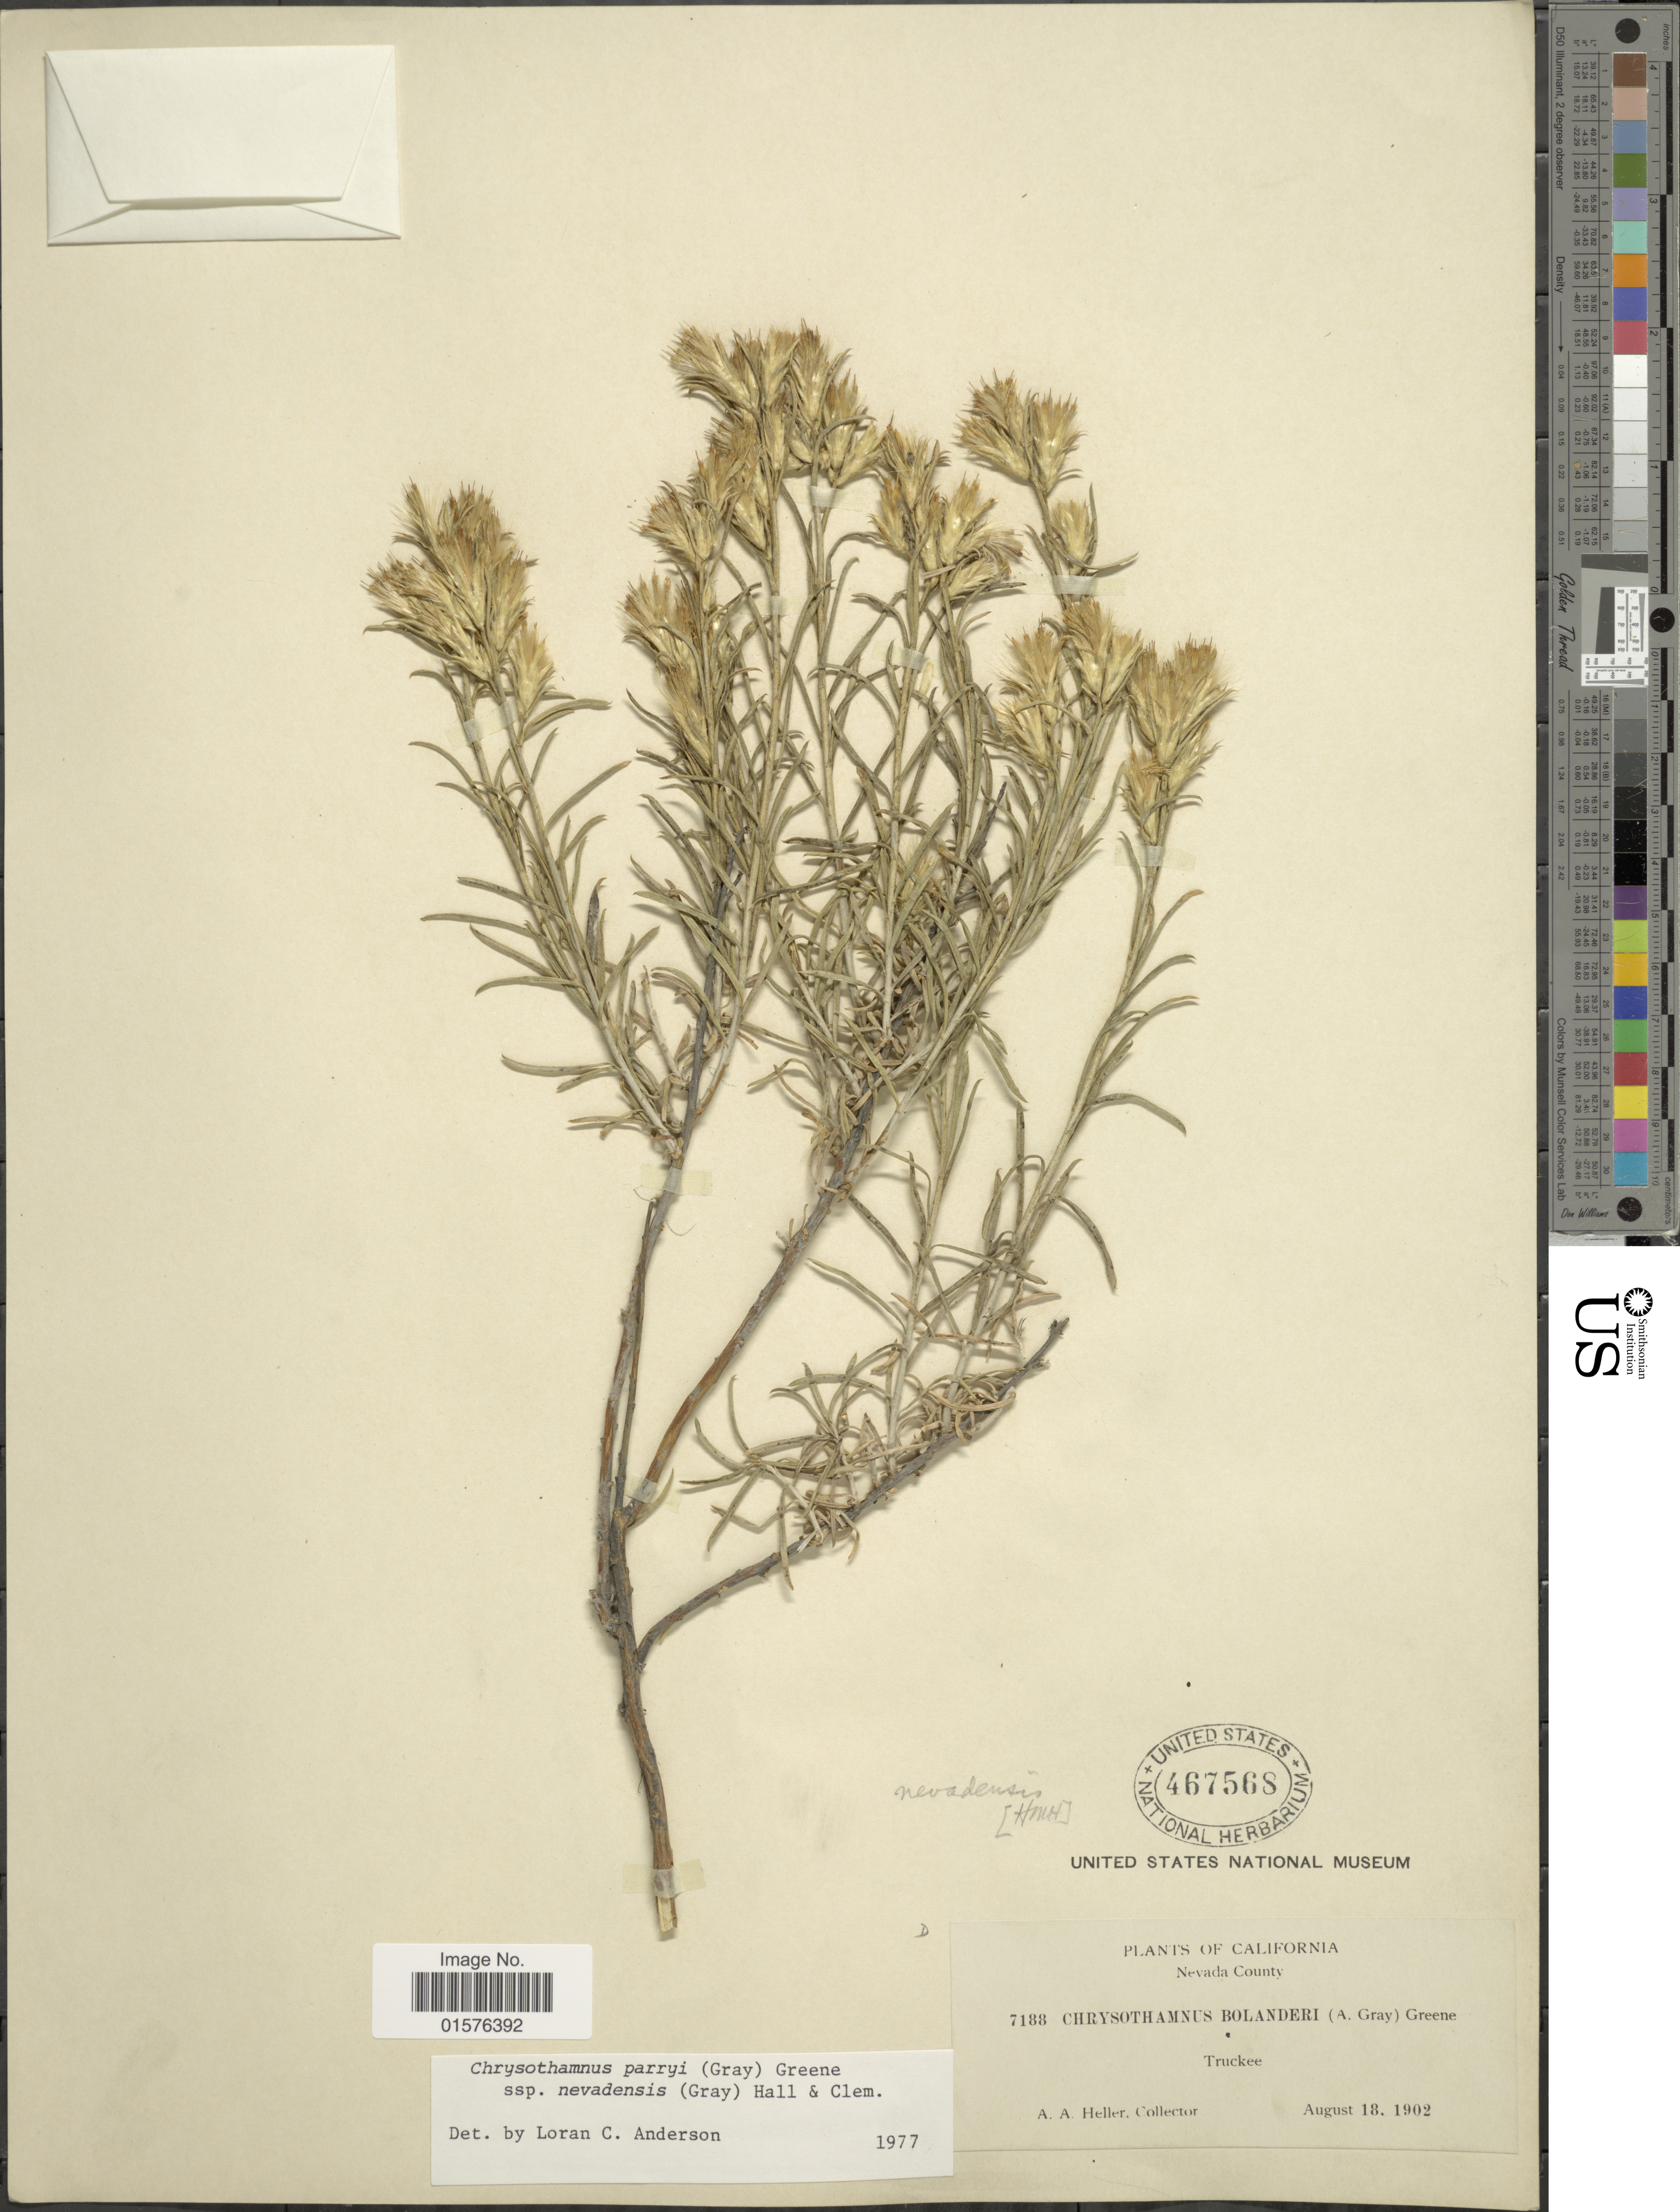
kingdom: Plantae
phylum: Tracheophyta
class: Magnoliopsida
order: Asterales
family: Asteraceae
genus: Ericameria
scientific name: Ericameria parryi var. nevadensis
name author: (A. Gray) G.L. Nesom & G.I. Baird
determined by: Urbatsch, Lowell E., Curator (LSU), Louisiana State University (UNITED STATES)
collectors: A. A. Heller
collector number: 7188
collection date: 1902-08-18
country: United States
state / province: California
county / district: Nevada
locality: Nevada County, Truckee.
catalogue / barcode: US 467568